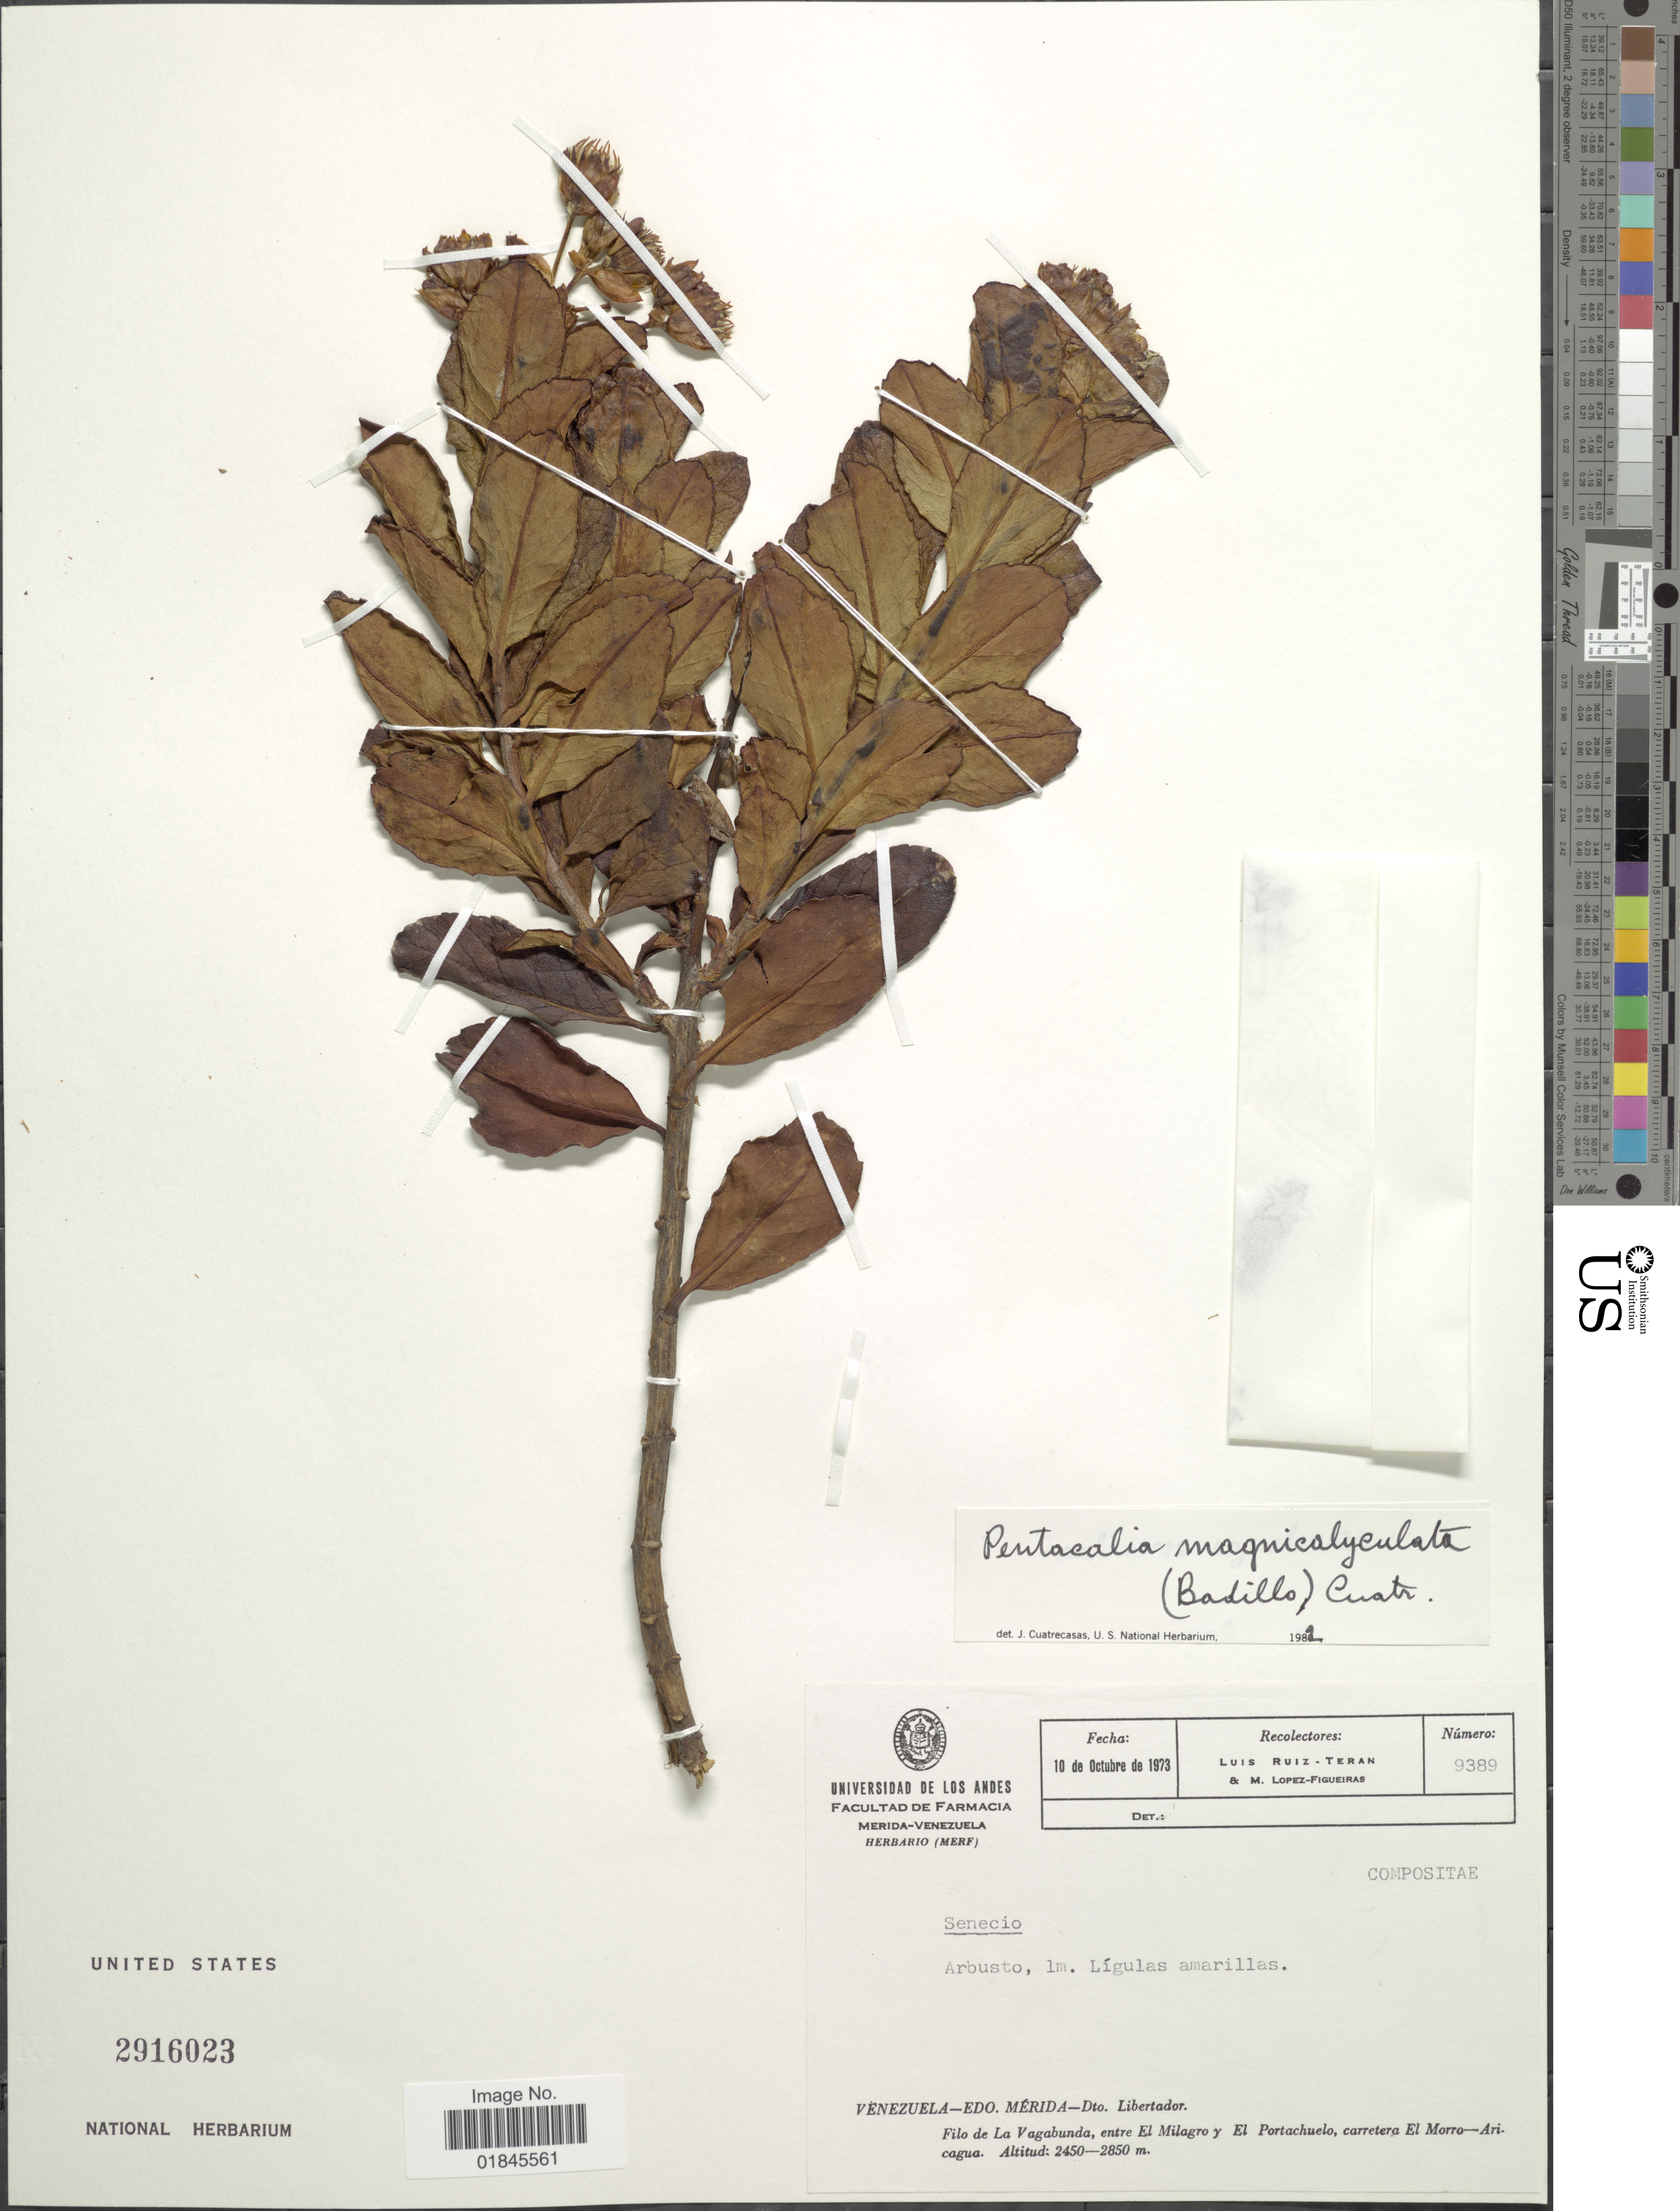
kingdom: Plantae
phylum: Tracheophyta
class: Magnoliopsida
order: Asterales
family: Asteraceae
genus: Pentacalia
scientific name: Pentacalia magnicalyculata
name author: (V.M. Badillo) Cuatrec.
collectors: L. Teran & M. López Figueiras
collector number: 9389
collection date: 1973-10-10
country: Venezuela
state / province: Mérida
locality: Venezuela - Edo. Mérida - Dto. Libertador. Filo de La Vagabunda, entre El Milagro y El Portachuelo, carretera El Morro - Aricagua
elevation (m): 2450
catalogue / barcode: US 2916023